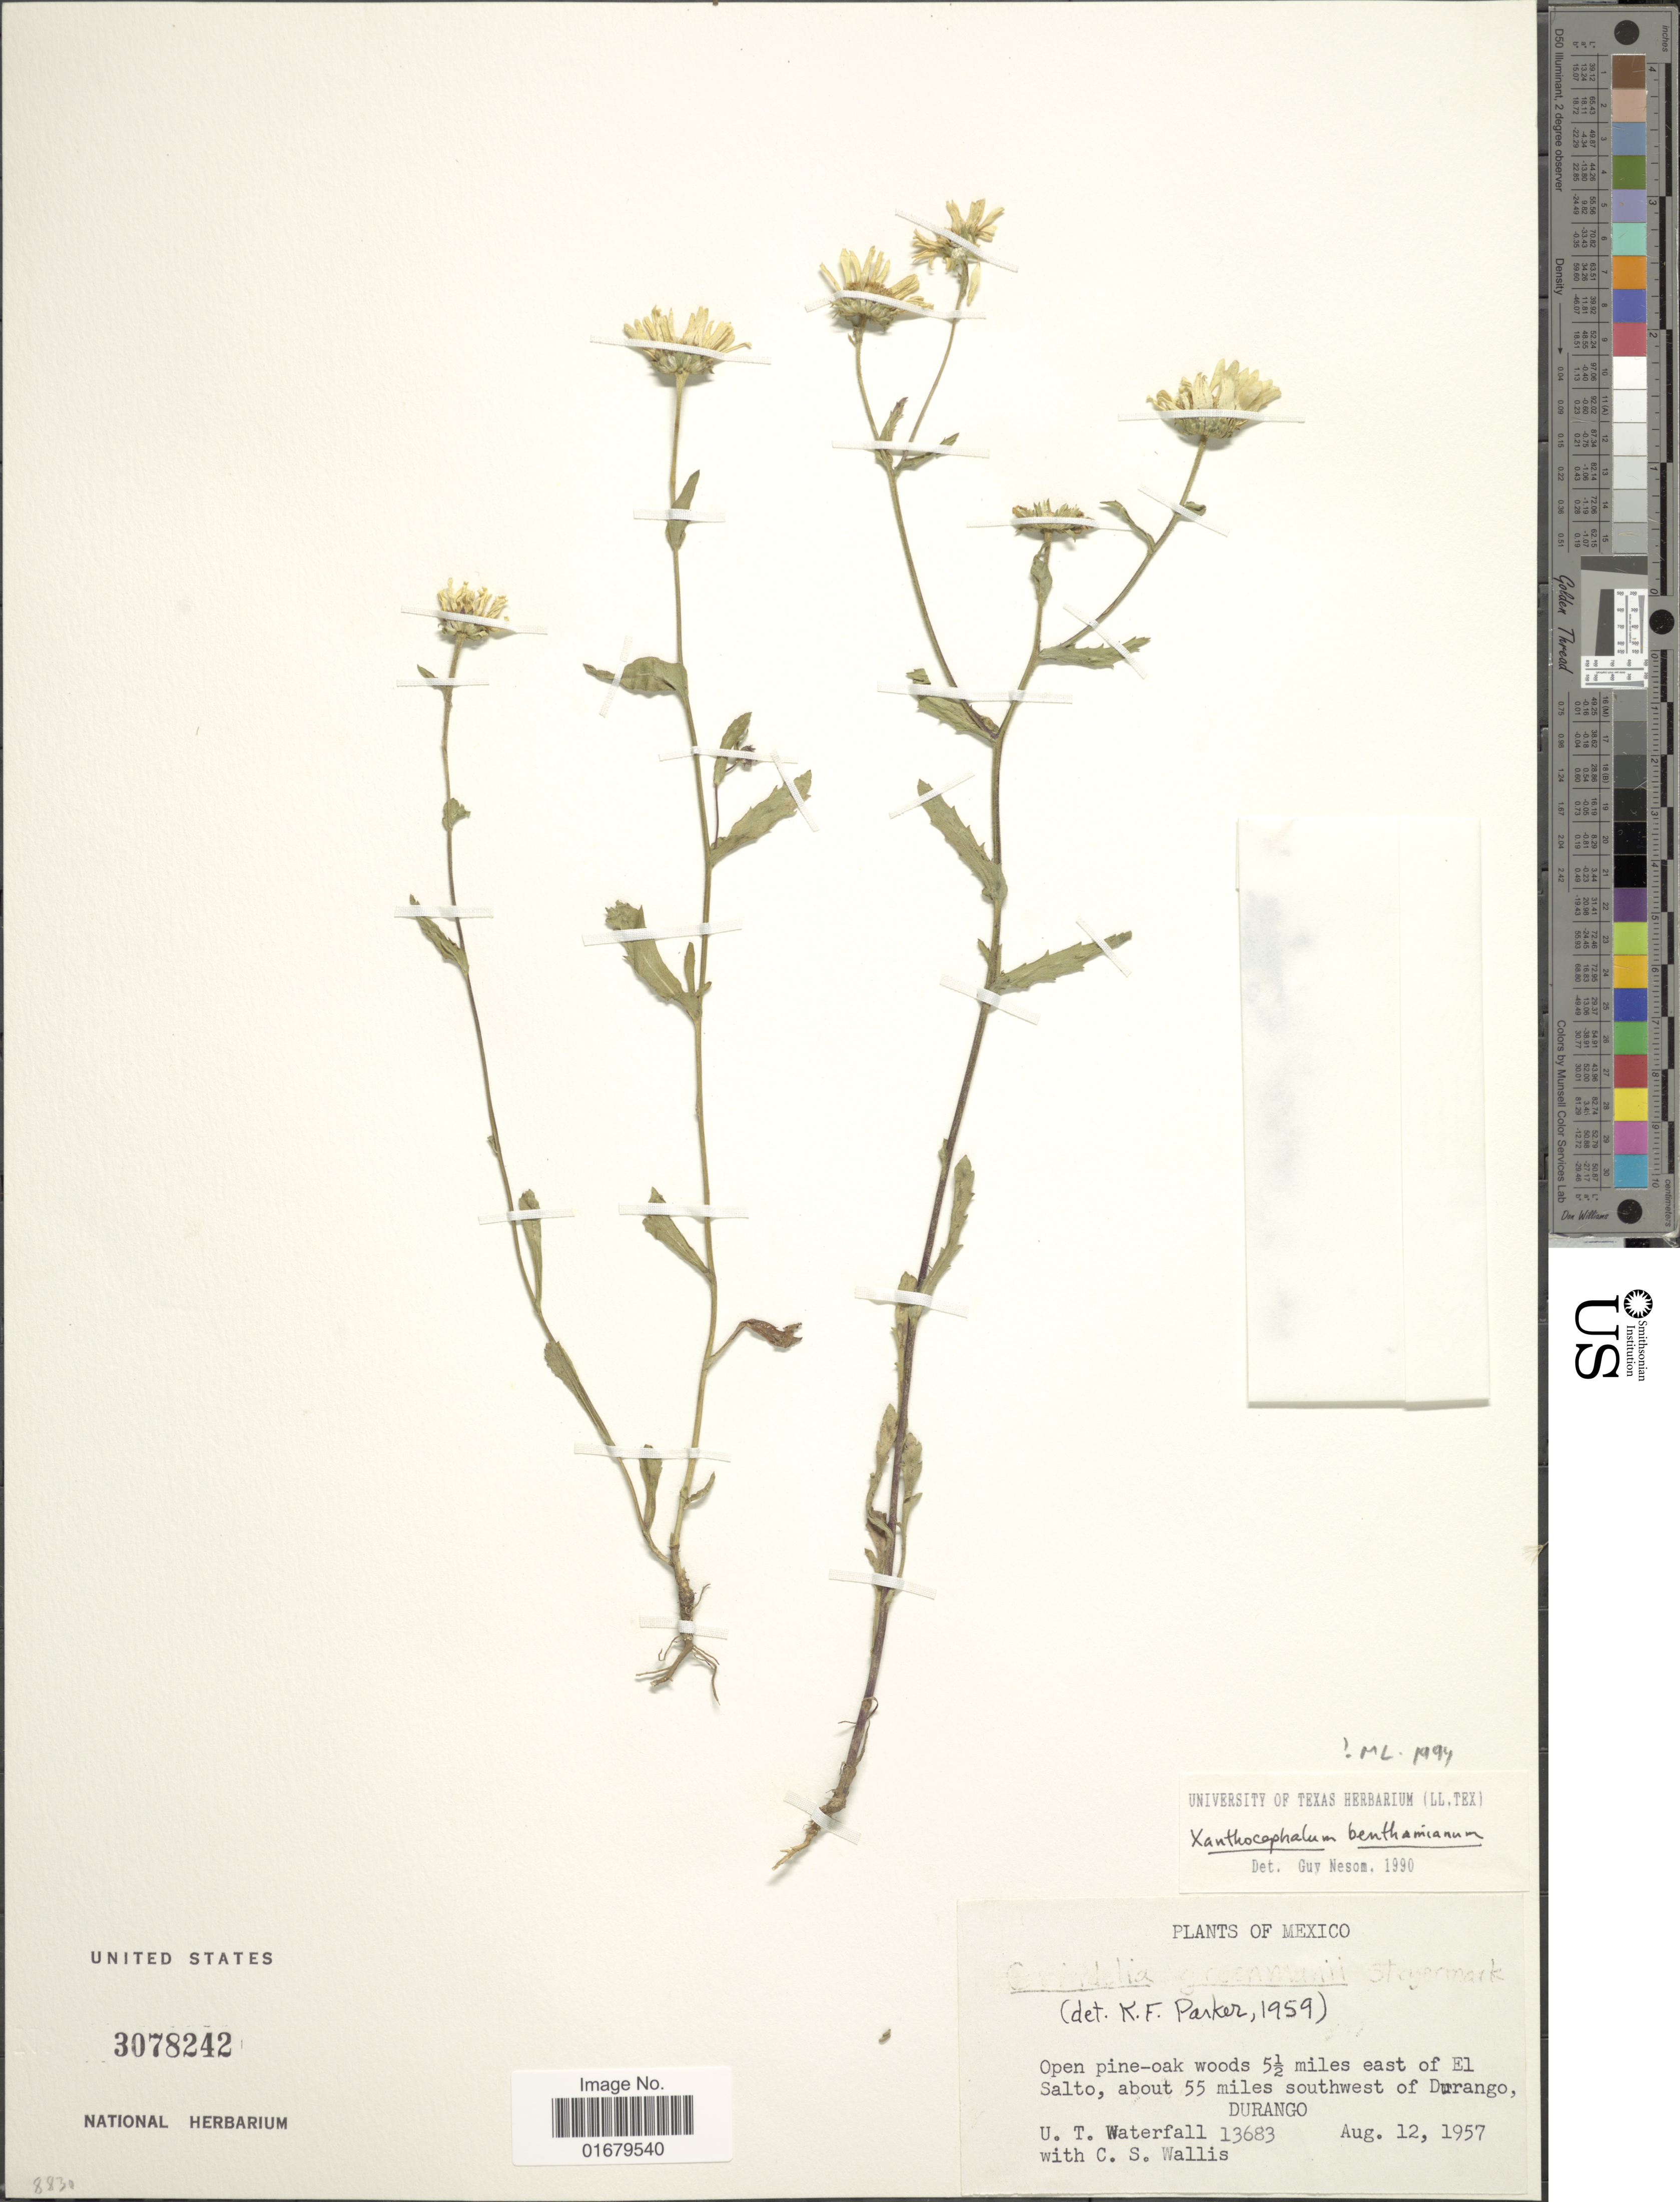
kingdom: Plantae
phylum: Tracheophyta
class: Magnoliopsida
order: Asterales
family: Asteraceae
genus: Xanthocephalum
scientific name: Xanthocephalum benthamianum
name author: Hemsl.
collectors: U. T. Waterfall & C. S. Wallis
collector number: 13683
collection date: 1957-08-12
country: Mexico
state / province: Durango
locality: Open pine-oak woods 5½ miles east of El Salto, about 55 miles southwest of Durango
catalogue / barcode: US 3078242